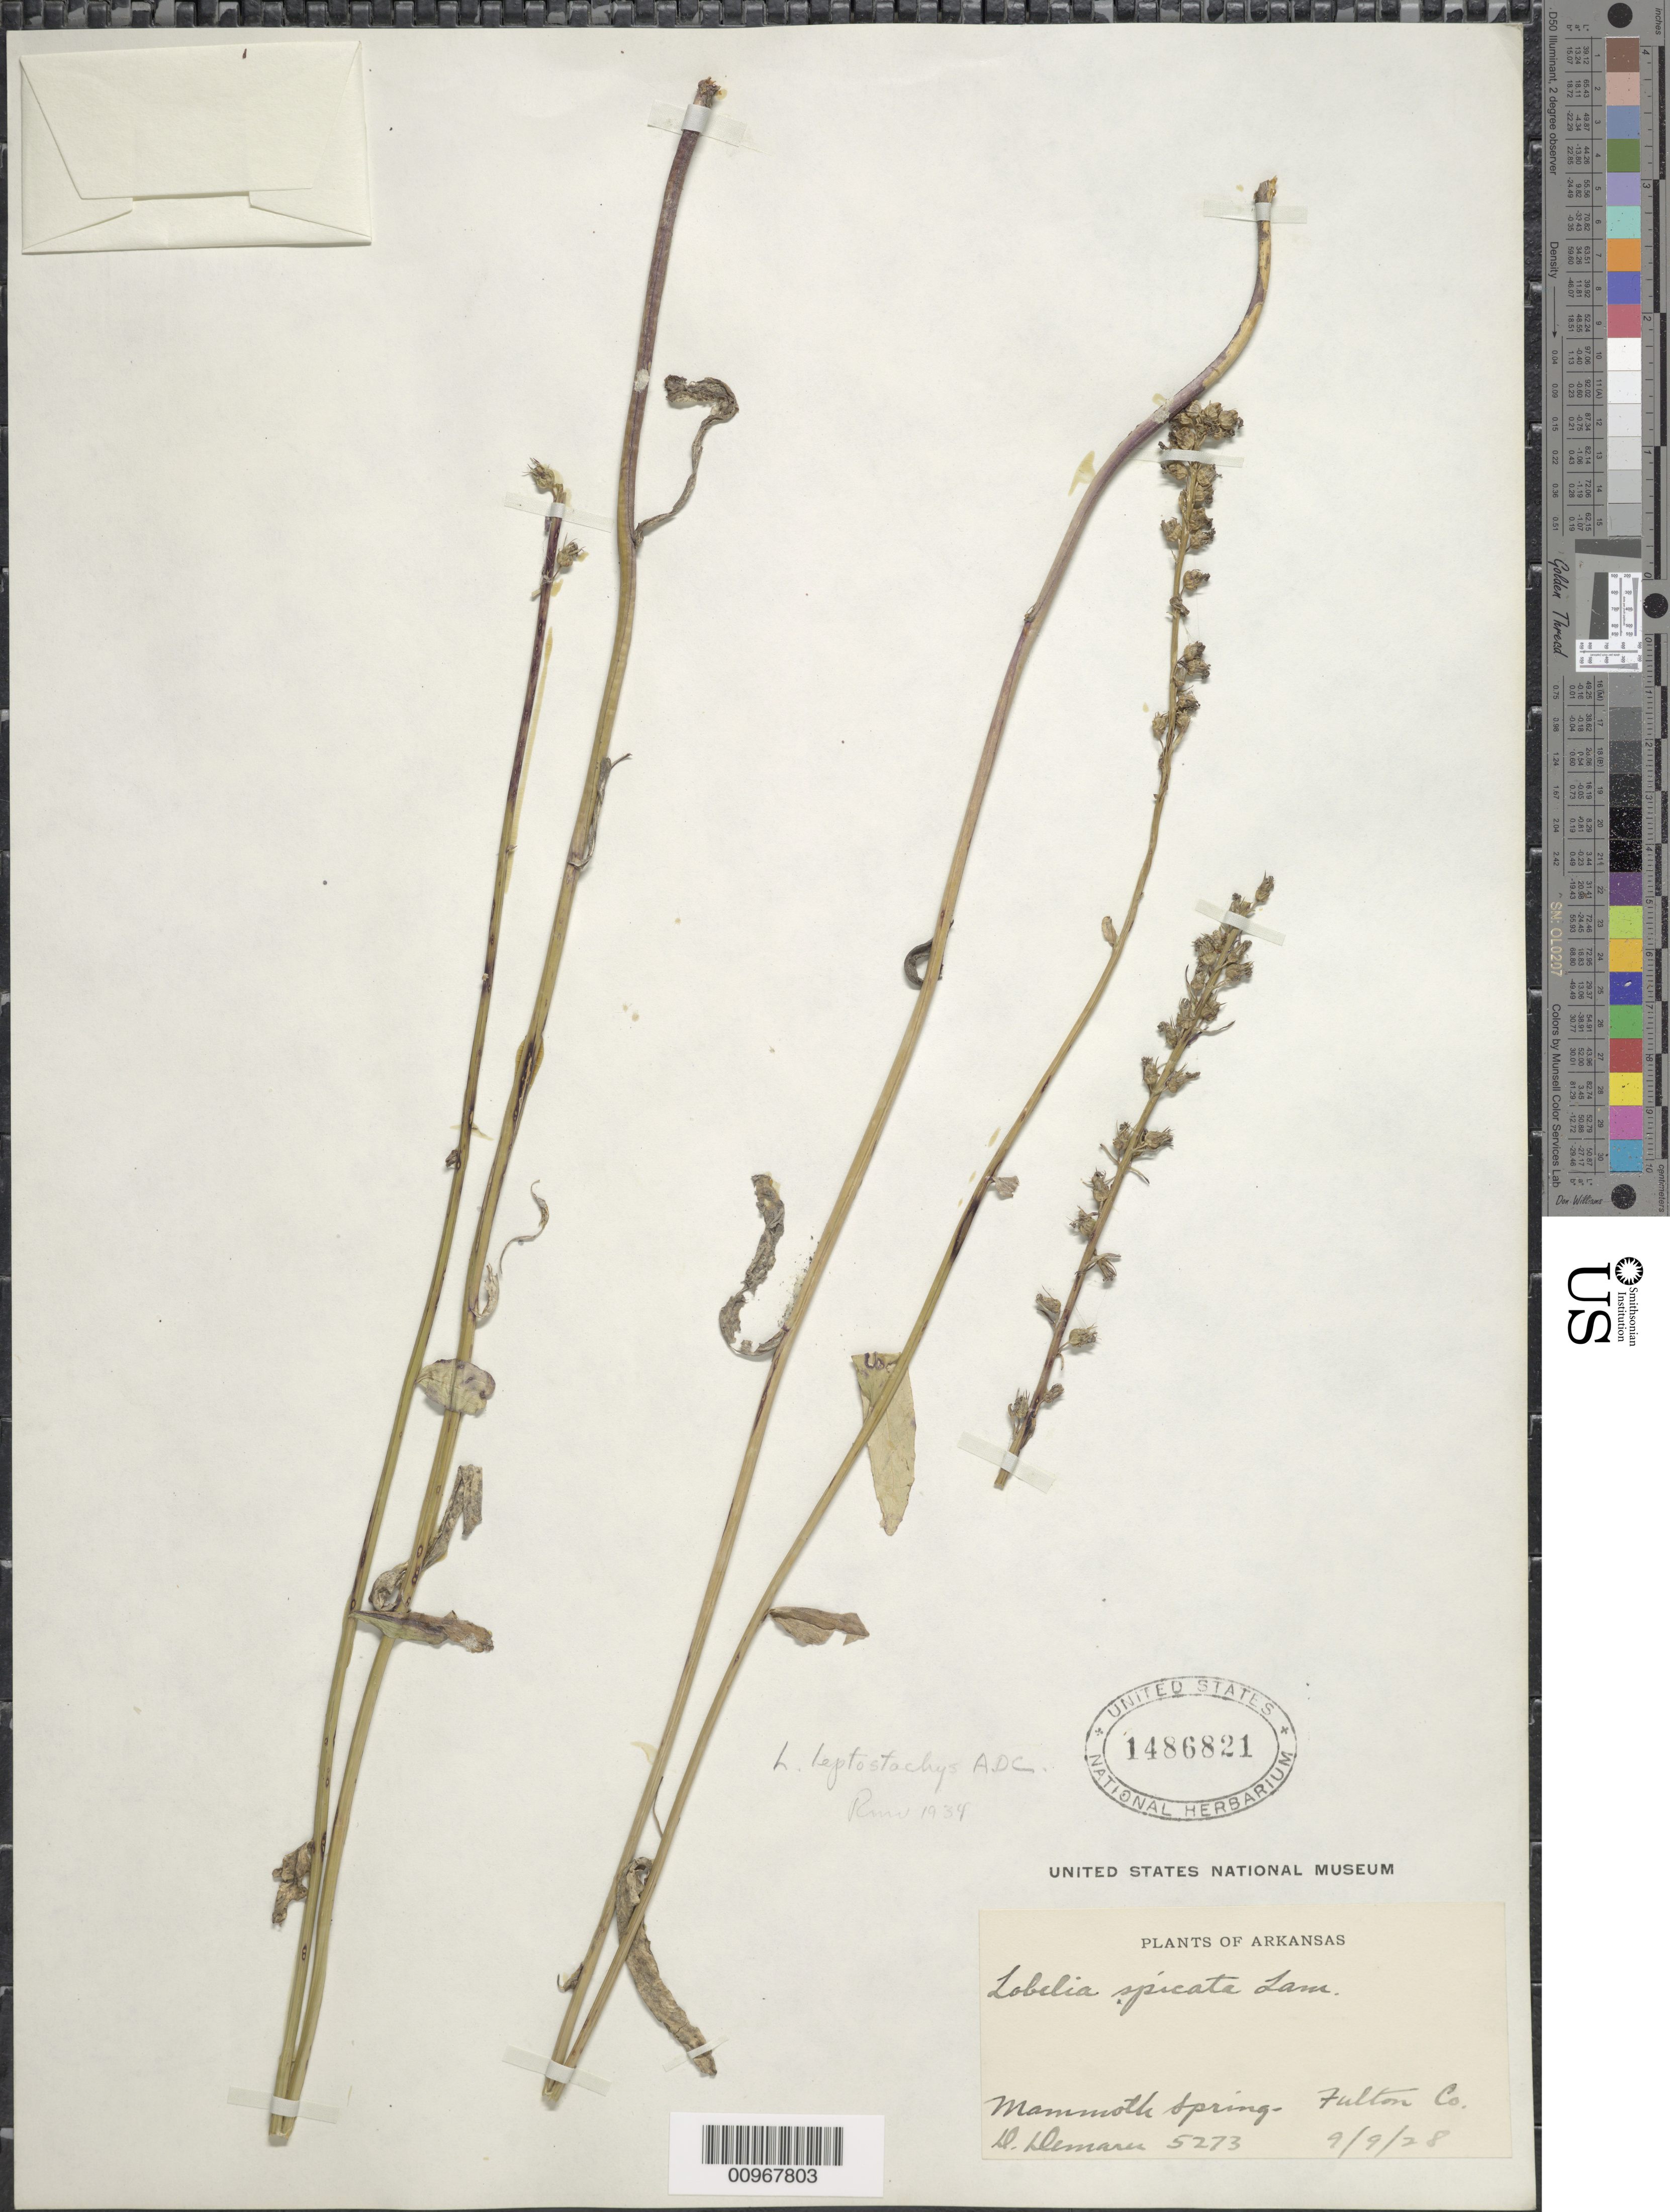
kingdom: Plantae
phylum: Tracheophyta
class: Magnoliopsida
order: Asterales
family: Campanulaceae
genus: Lobelia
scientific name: Lobelia leptostachys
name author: A. DC.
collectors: D. Demares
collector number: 5273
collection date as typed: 9/9/28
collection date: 1928-09-09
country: United States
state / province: Arkansas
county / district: Fulton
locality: Mammoth Springs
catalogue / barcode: US 1486821